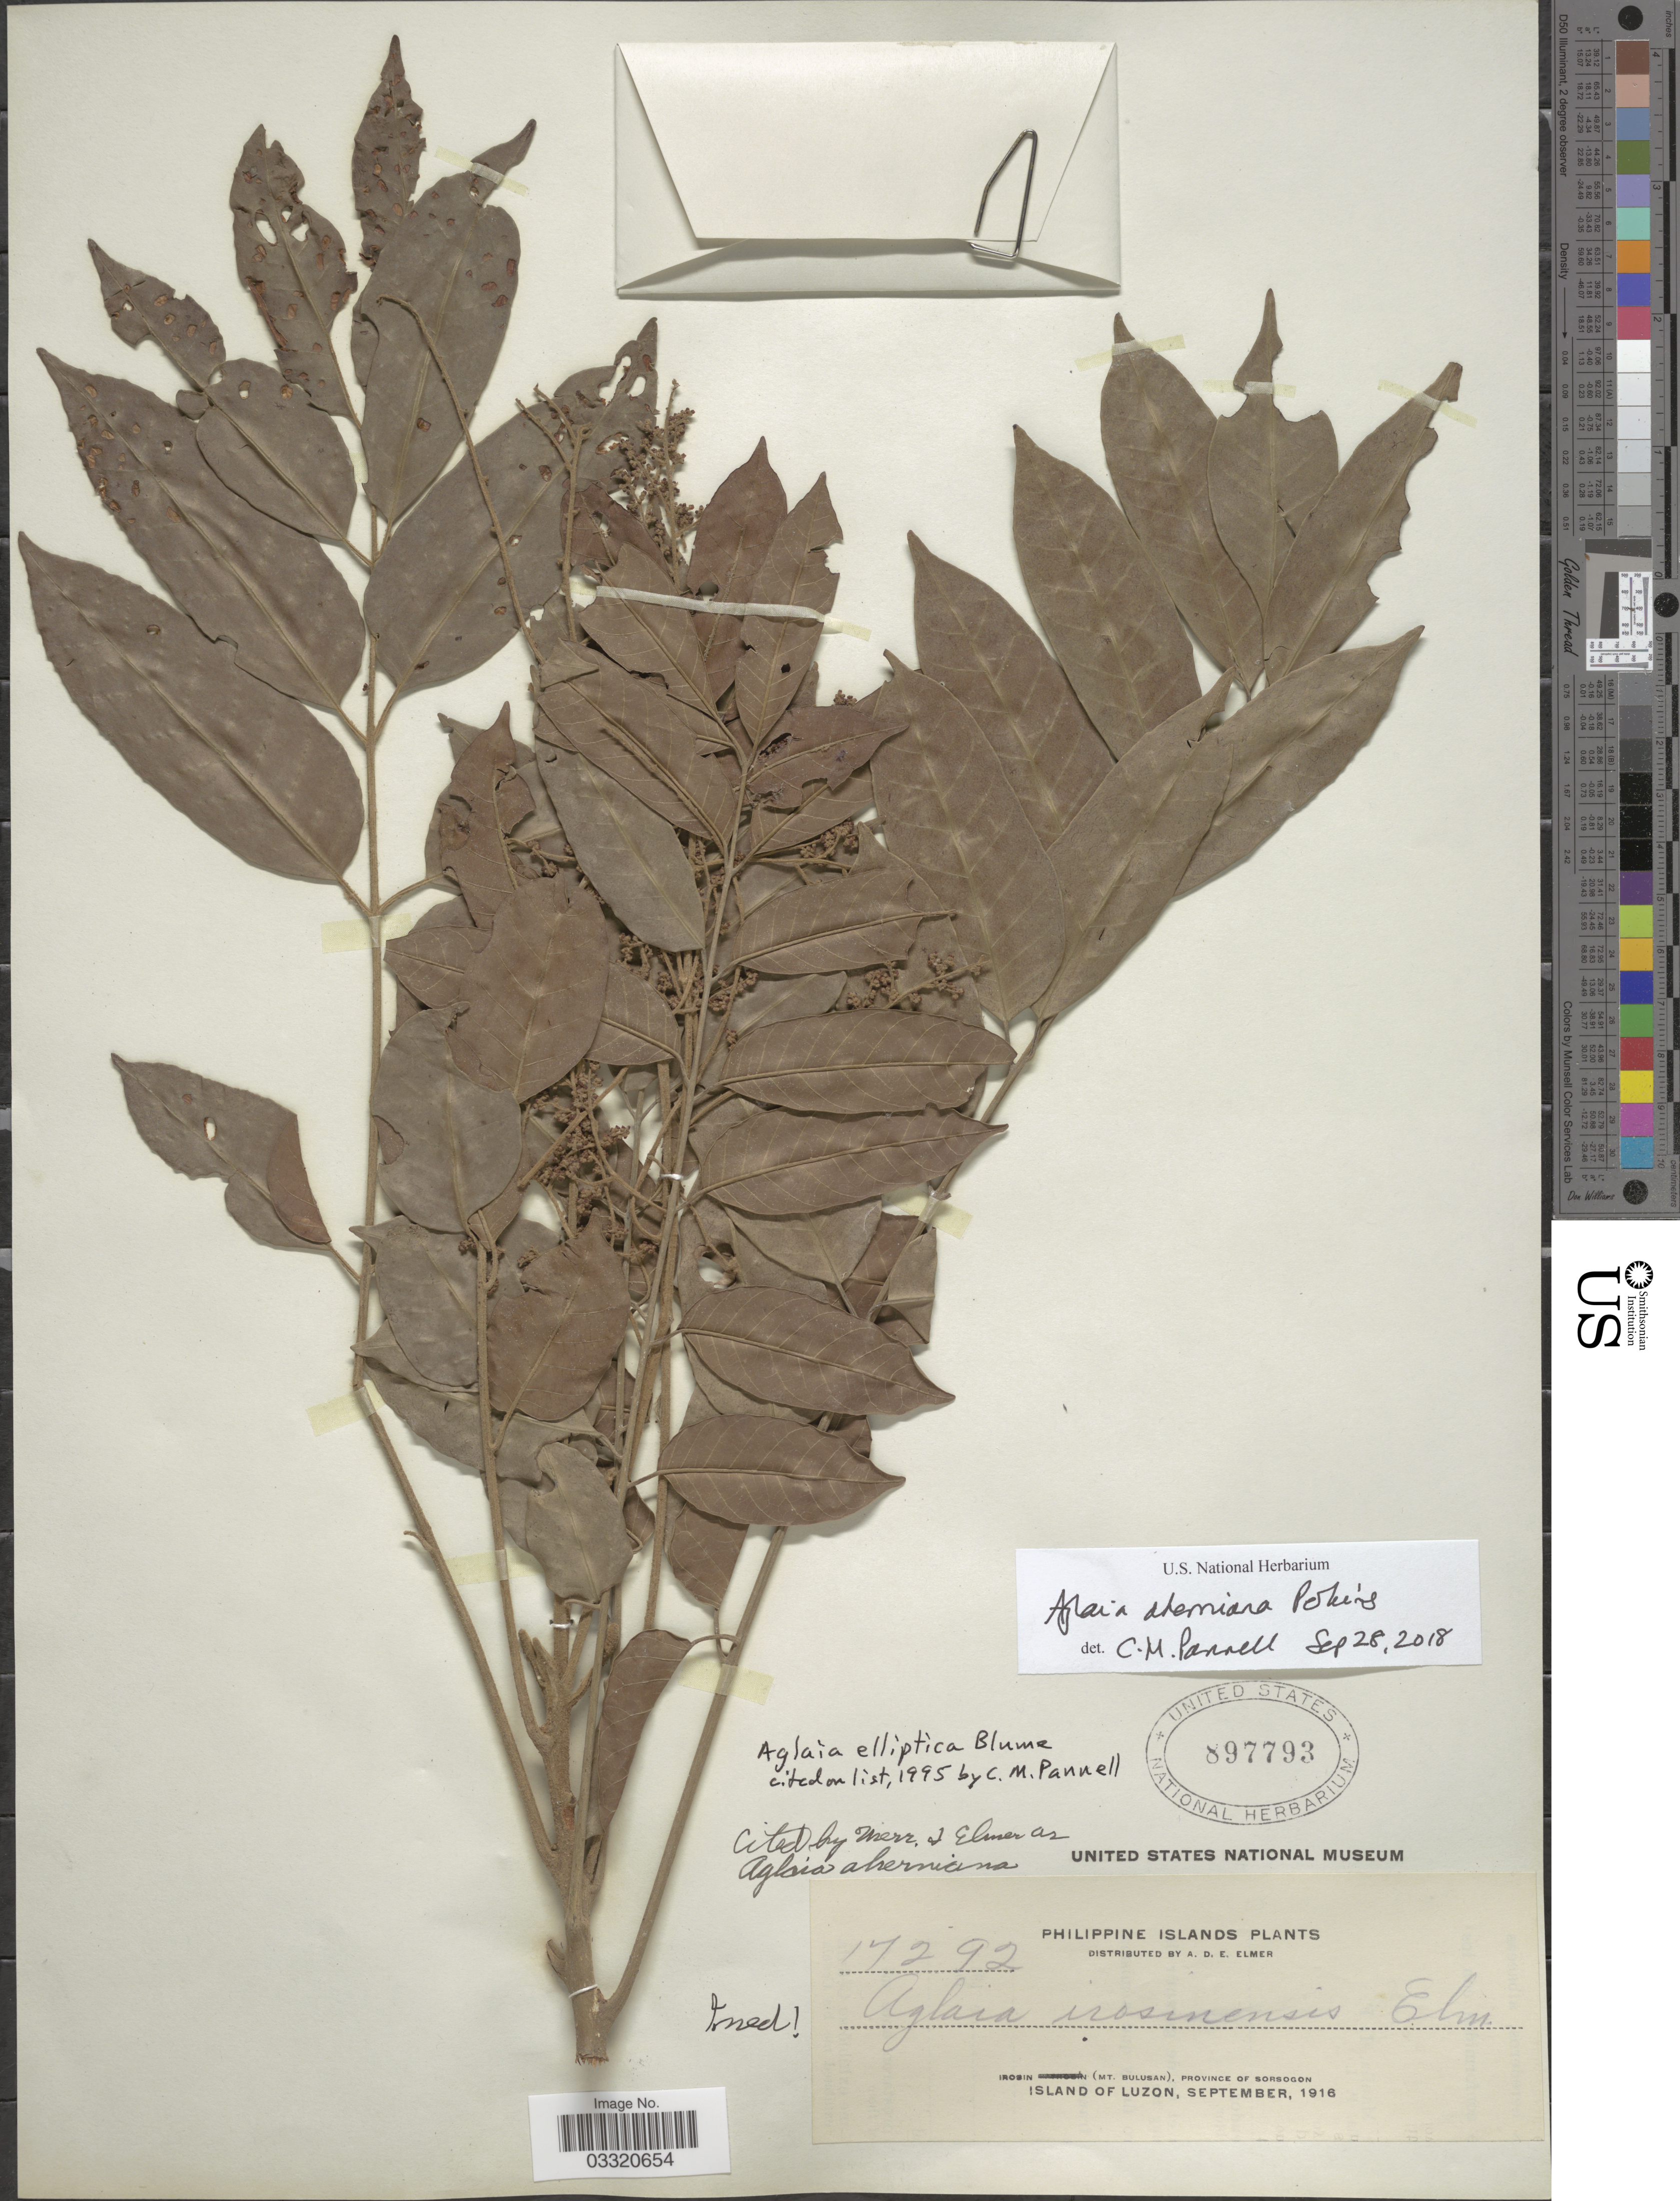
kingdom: Plantae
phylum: Tracheophyta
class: Magnoliopsida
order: Sapindales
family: Meliaceae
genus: Aglaia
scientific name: Aglaia aherniana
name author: Perkins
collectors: A. D. E. Elmer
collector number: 17292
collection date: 1916-09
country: Philippines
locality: Philippine Islands. Irosin (Mt. Bulusan), province of Sorsogon. Island of Luzon.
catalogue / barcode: US 897793